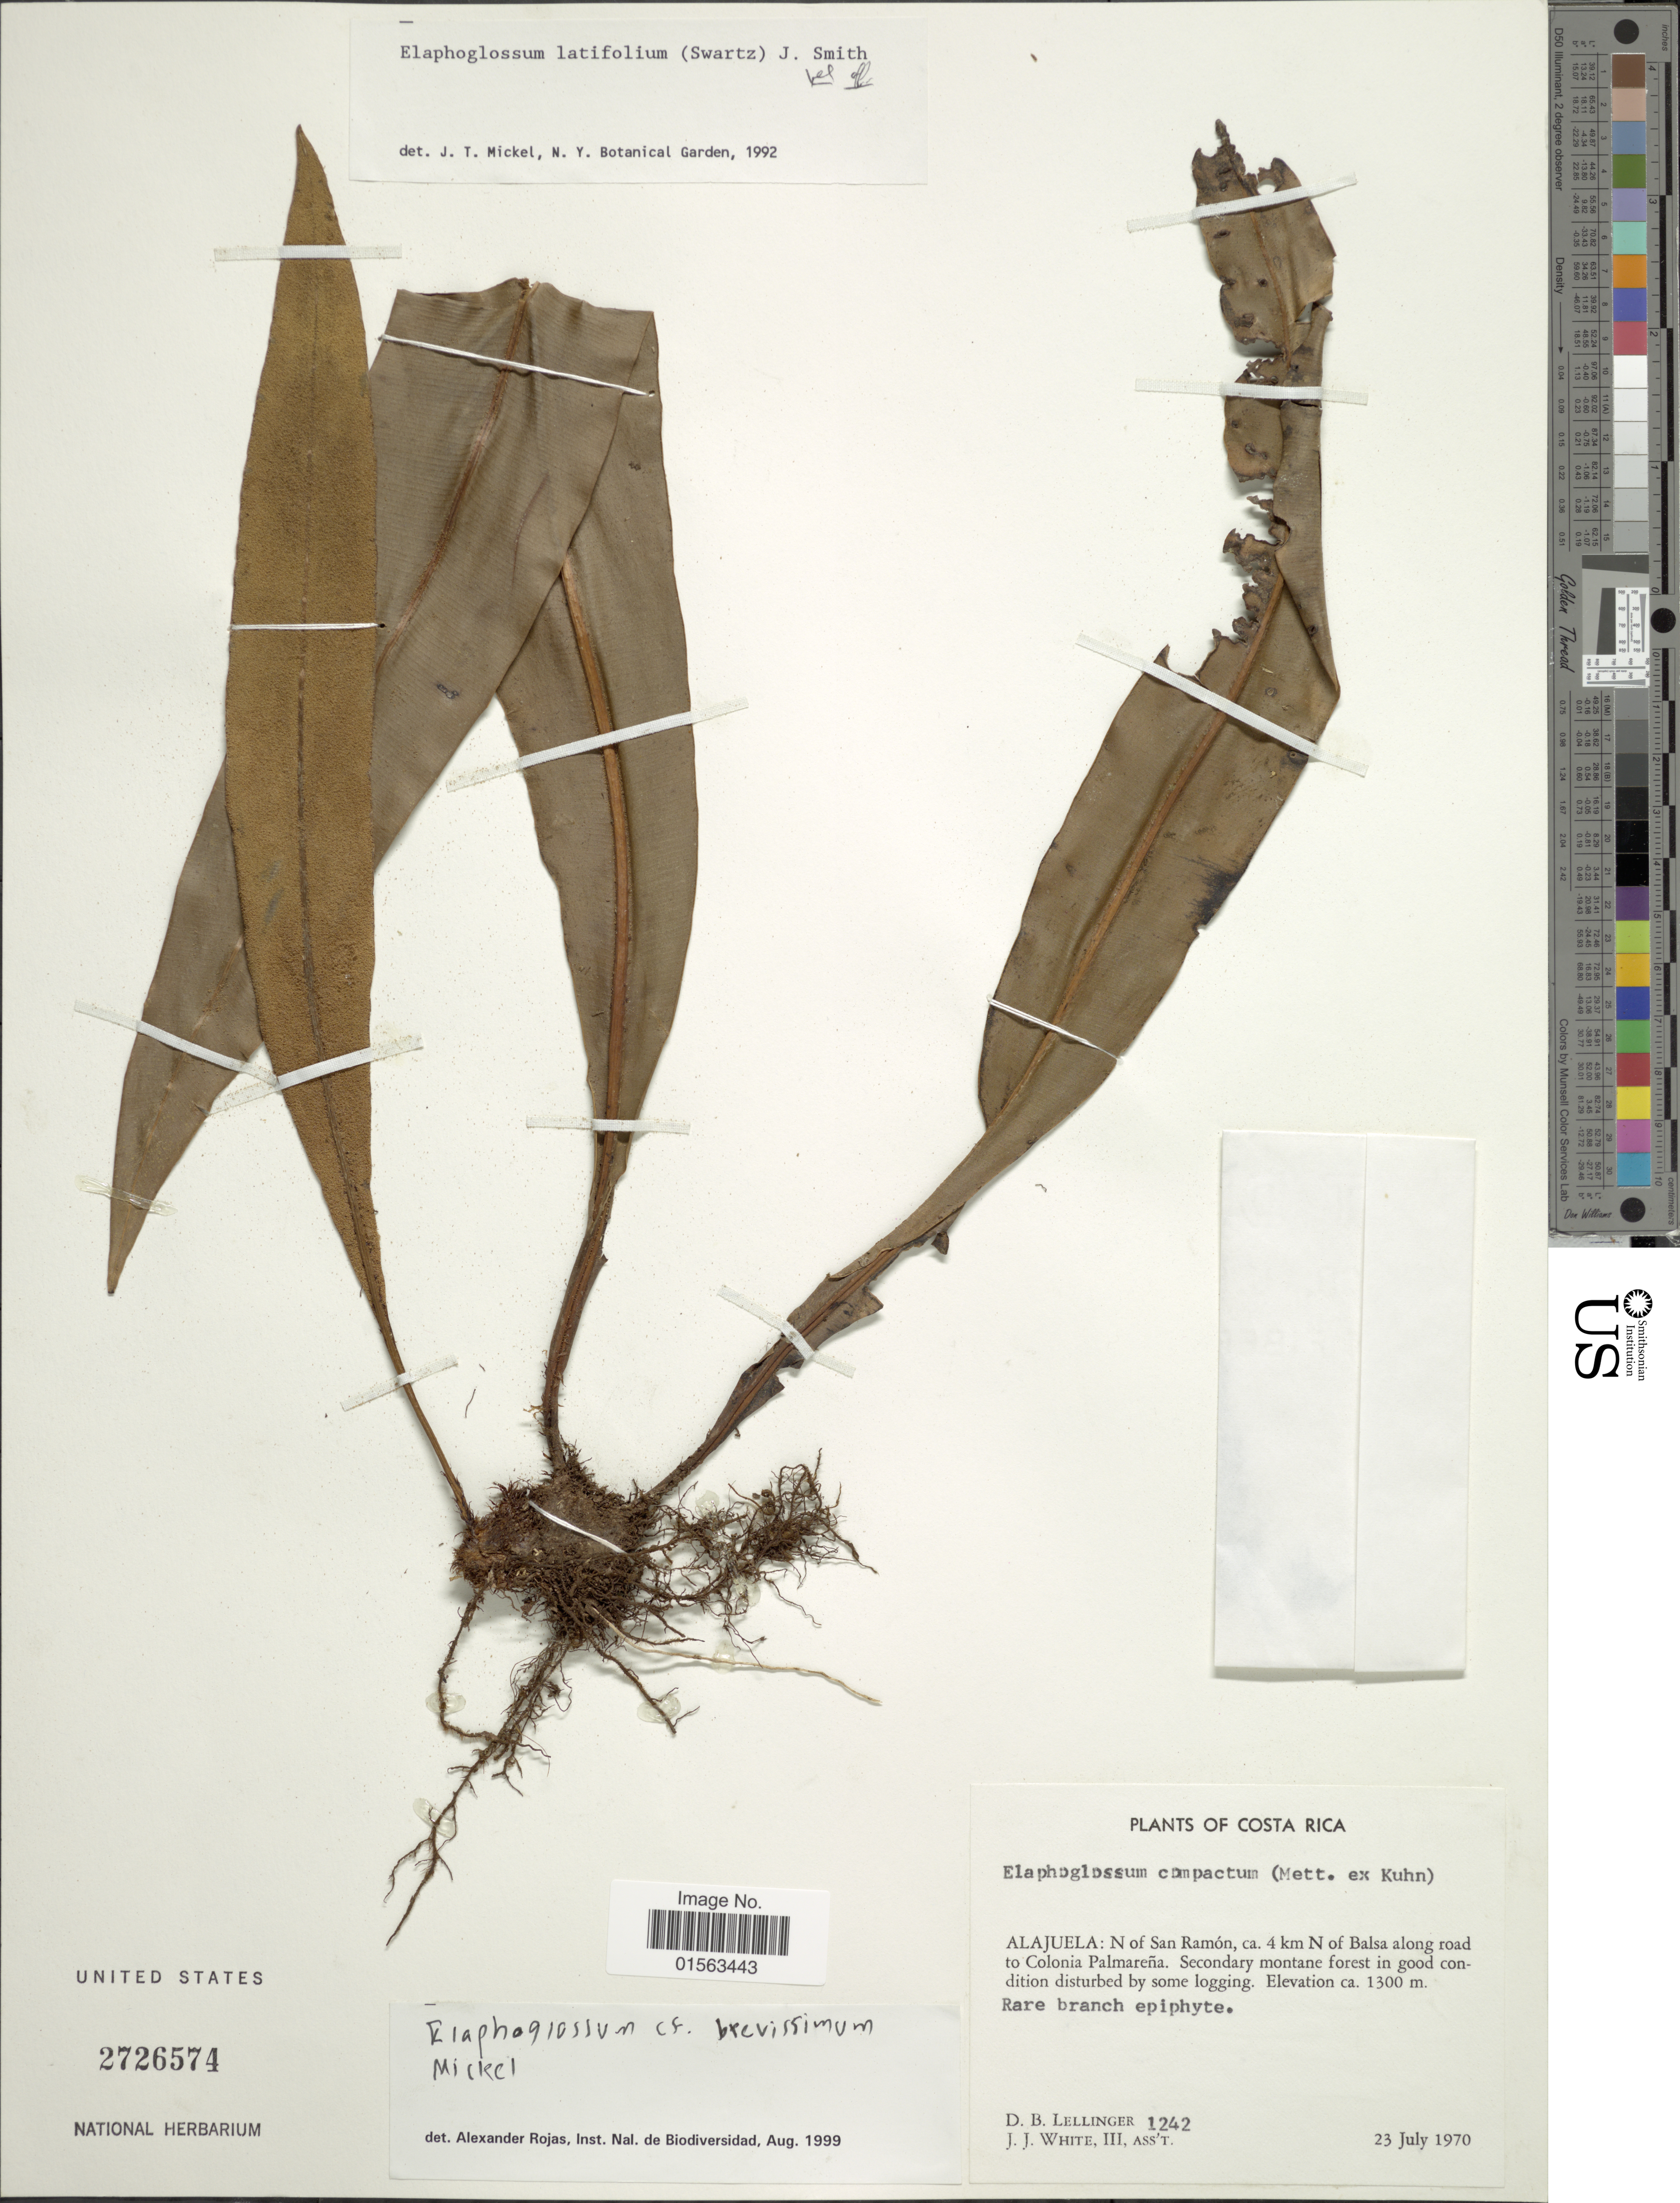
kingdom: Plantae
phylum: Tracheophyta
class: Polypodiopsida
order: Polypodiales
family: Dryopteridaceae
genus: Elaphoglossum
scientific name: Elaphoglossum brevissimum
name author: Mickel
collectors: D. B. Lellinger & J. J. White III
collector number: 1242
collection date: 1970-07-23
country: Costa Rica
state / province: Alajuela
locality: Alajuela: N of San Ramon , ca. 4 km N of Balsa along road to Colonia Palmarena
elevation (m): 1300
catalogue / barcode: US 2726574